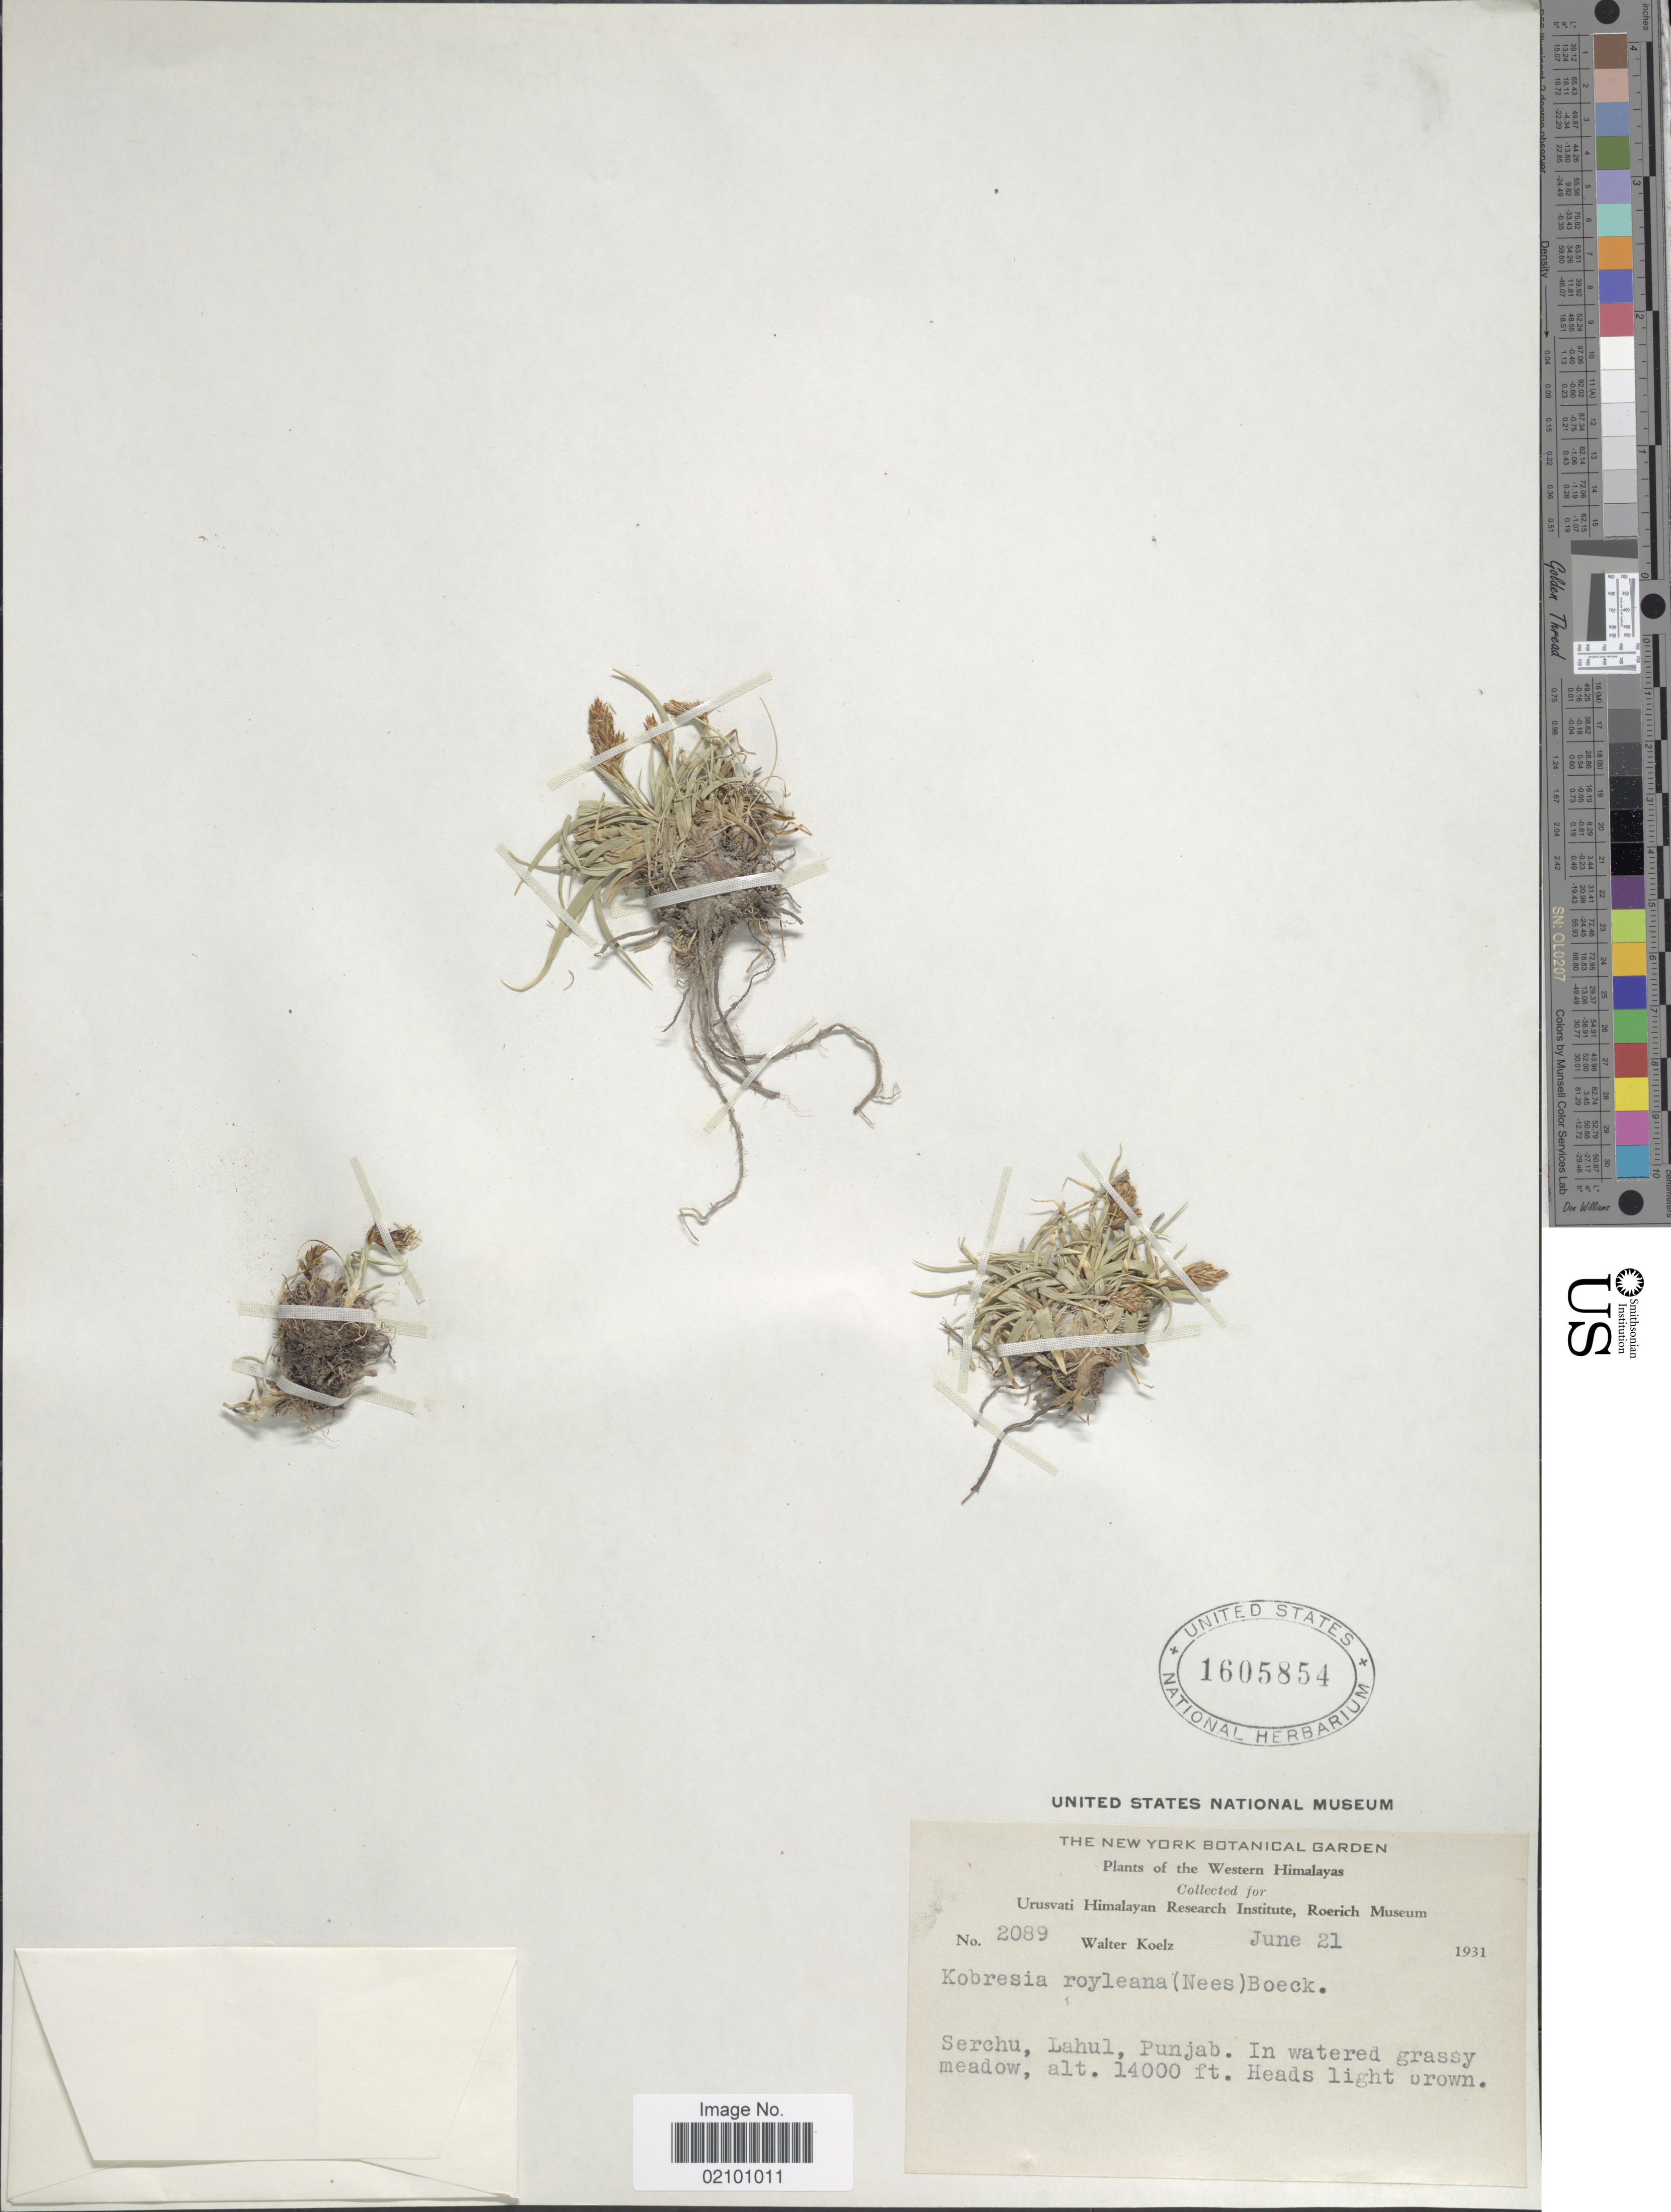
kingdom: Plantae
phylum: Tracheophyta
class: Liliopsida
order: Poales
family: Cyperaceae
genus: Carex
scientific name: Carex kokanica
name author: (Regal) S.R. Zhang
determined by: Strong, M. T., (US), Smithsonian Institution - National Museum of Natural History (UNITED STATES)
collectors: W. N. Koelz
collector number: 2089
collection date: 1931-06-21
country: India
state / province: Punjab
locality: Western Himalayas, Serchu, Lahul, Punjab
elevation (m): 4267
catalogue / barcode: US 1605854